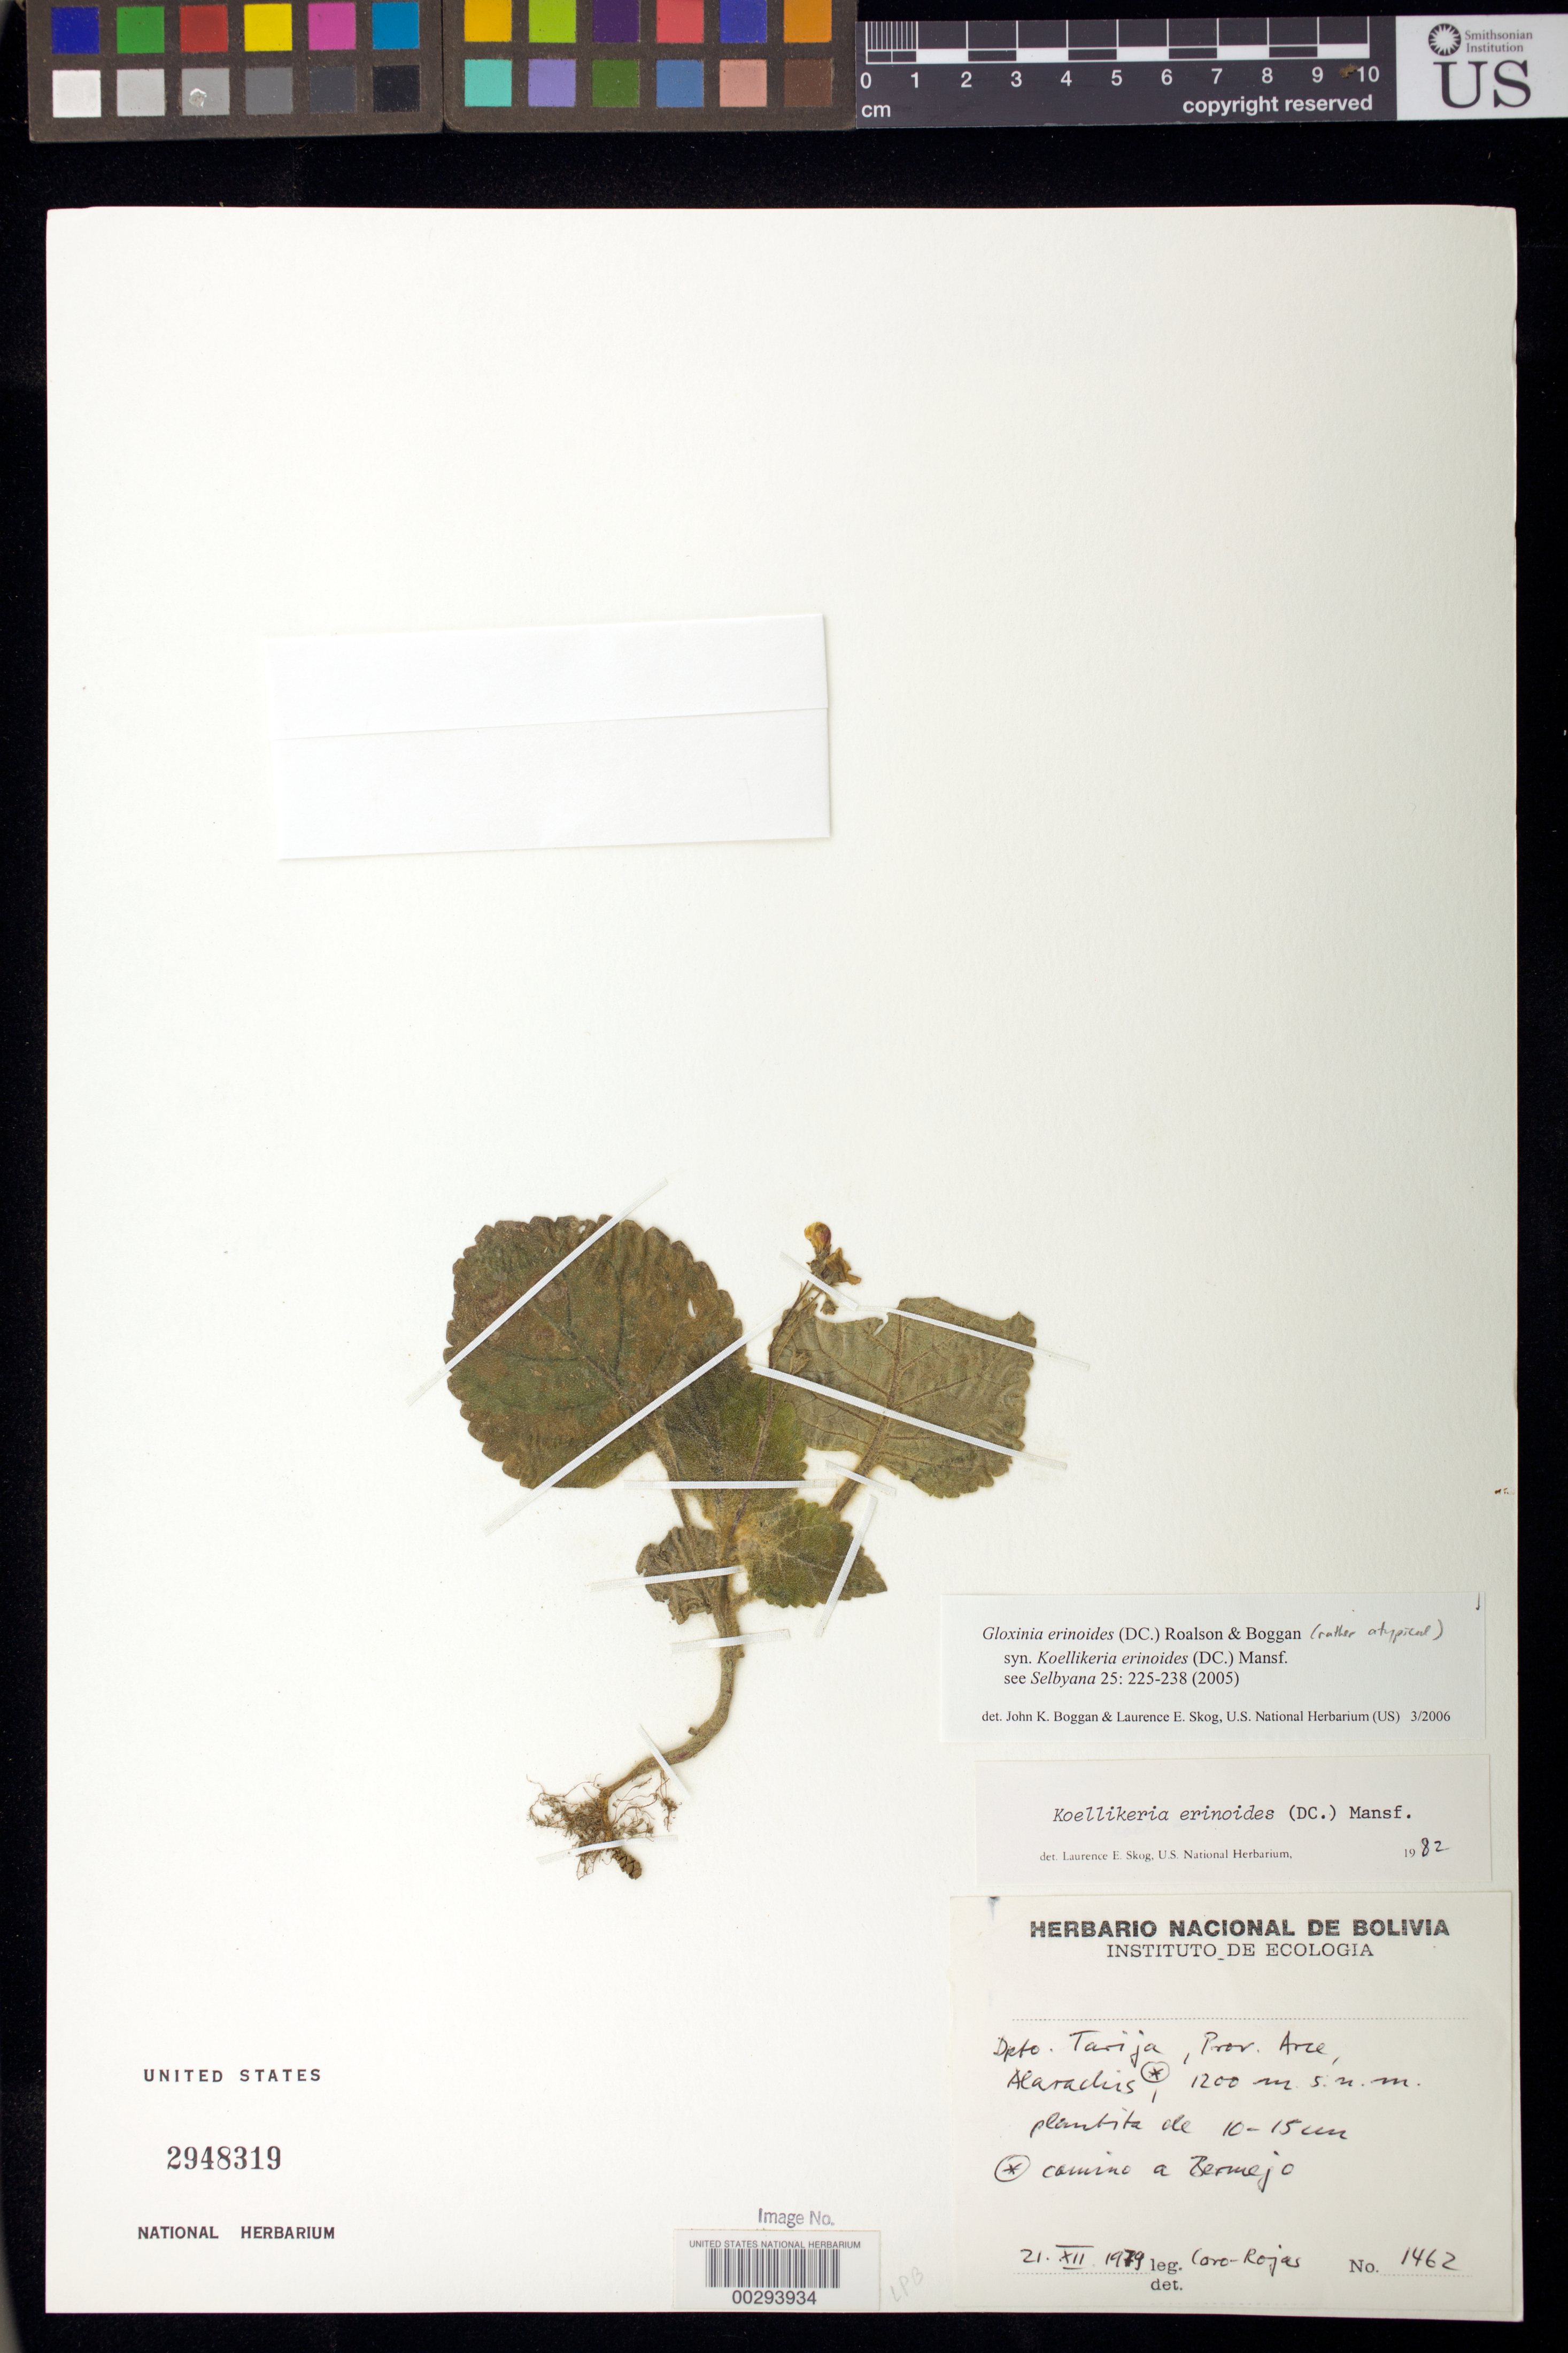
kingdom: Plantae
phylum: Tracheophyta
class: Magnoliopsida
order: Lamiales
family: Gesneriaceae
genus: Gloxinia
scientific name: Gloxinia erinoides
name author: (DC.) Roalson & Boggan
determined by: Boggan, J. K.; Skog, L. E.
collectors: -- Coro Rojas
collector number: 1462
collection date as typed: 21 Dec 1979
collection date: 1979-12-21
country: Bolivia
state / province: Tarija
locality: Prov. Arce, Alaracliis, road to Bermejo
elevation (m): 1200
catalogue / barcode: US 2948319